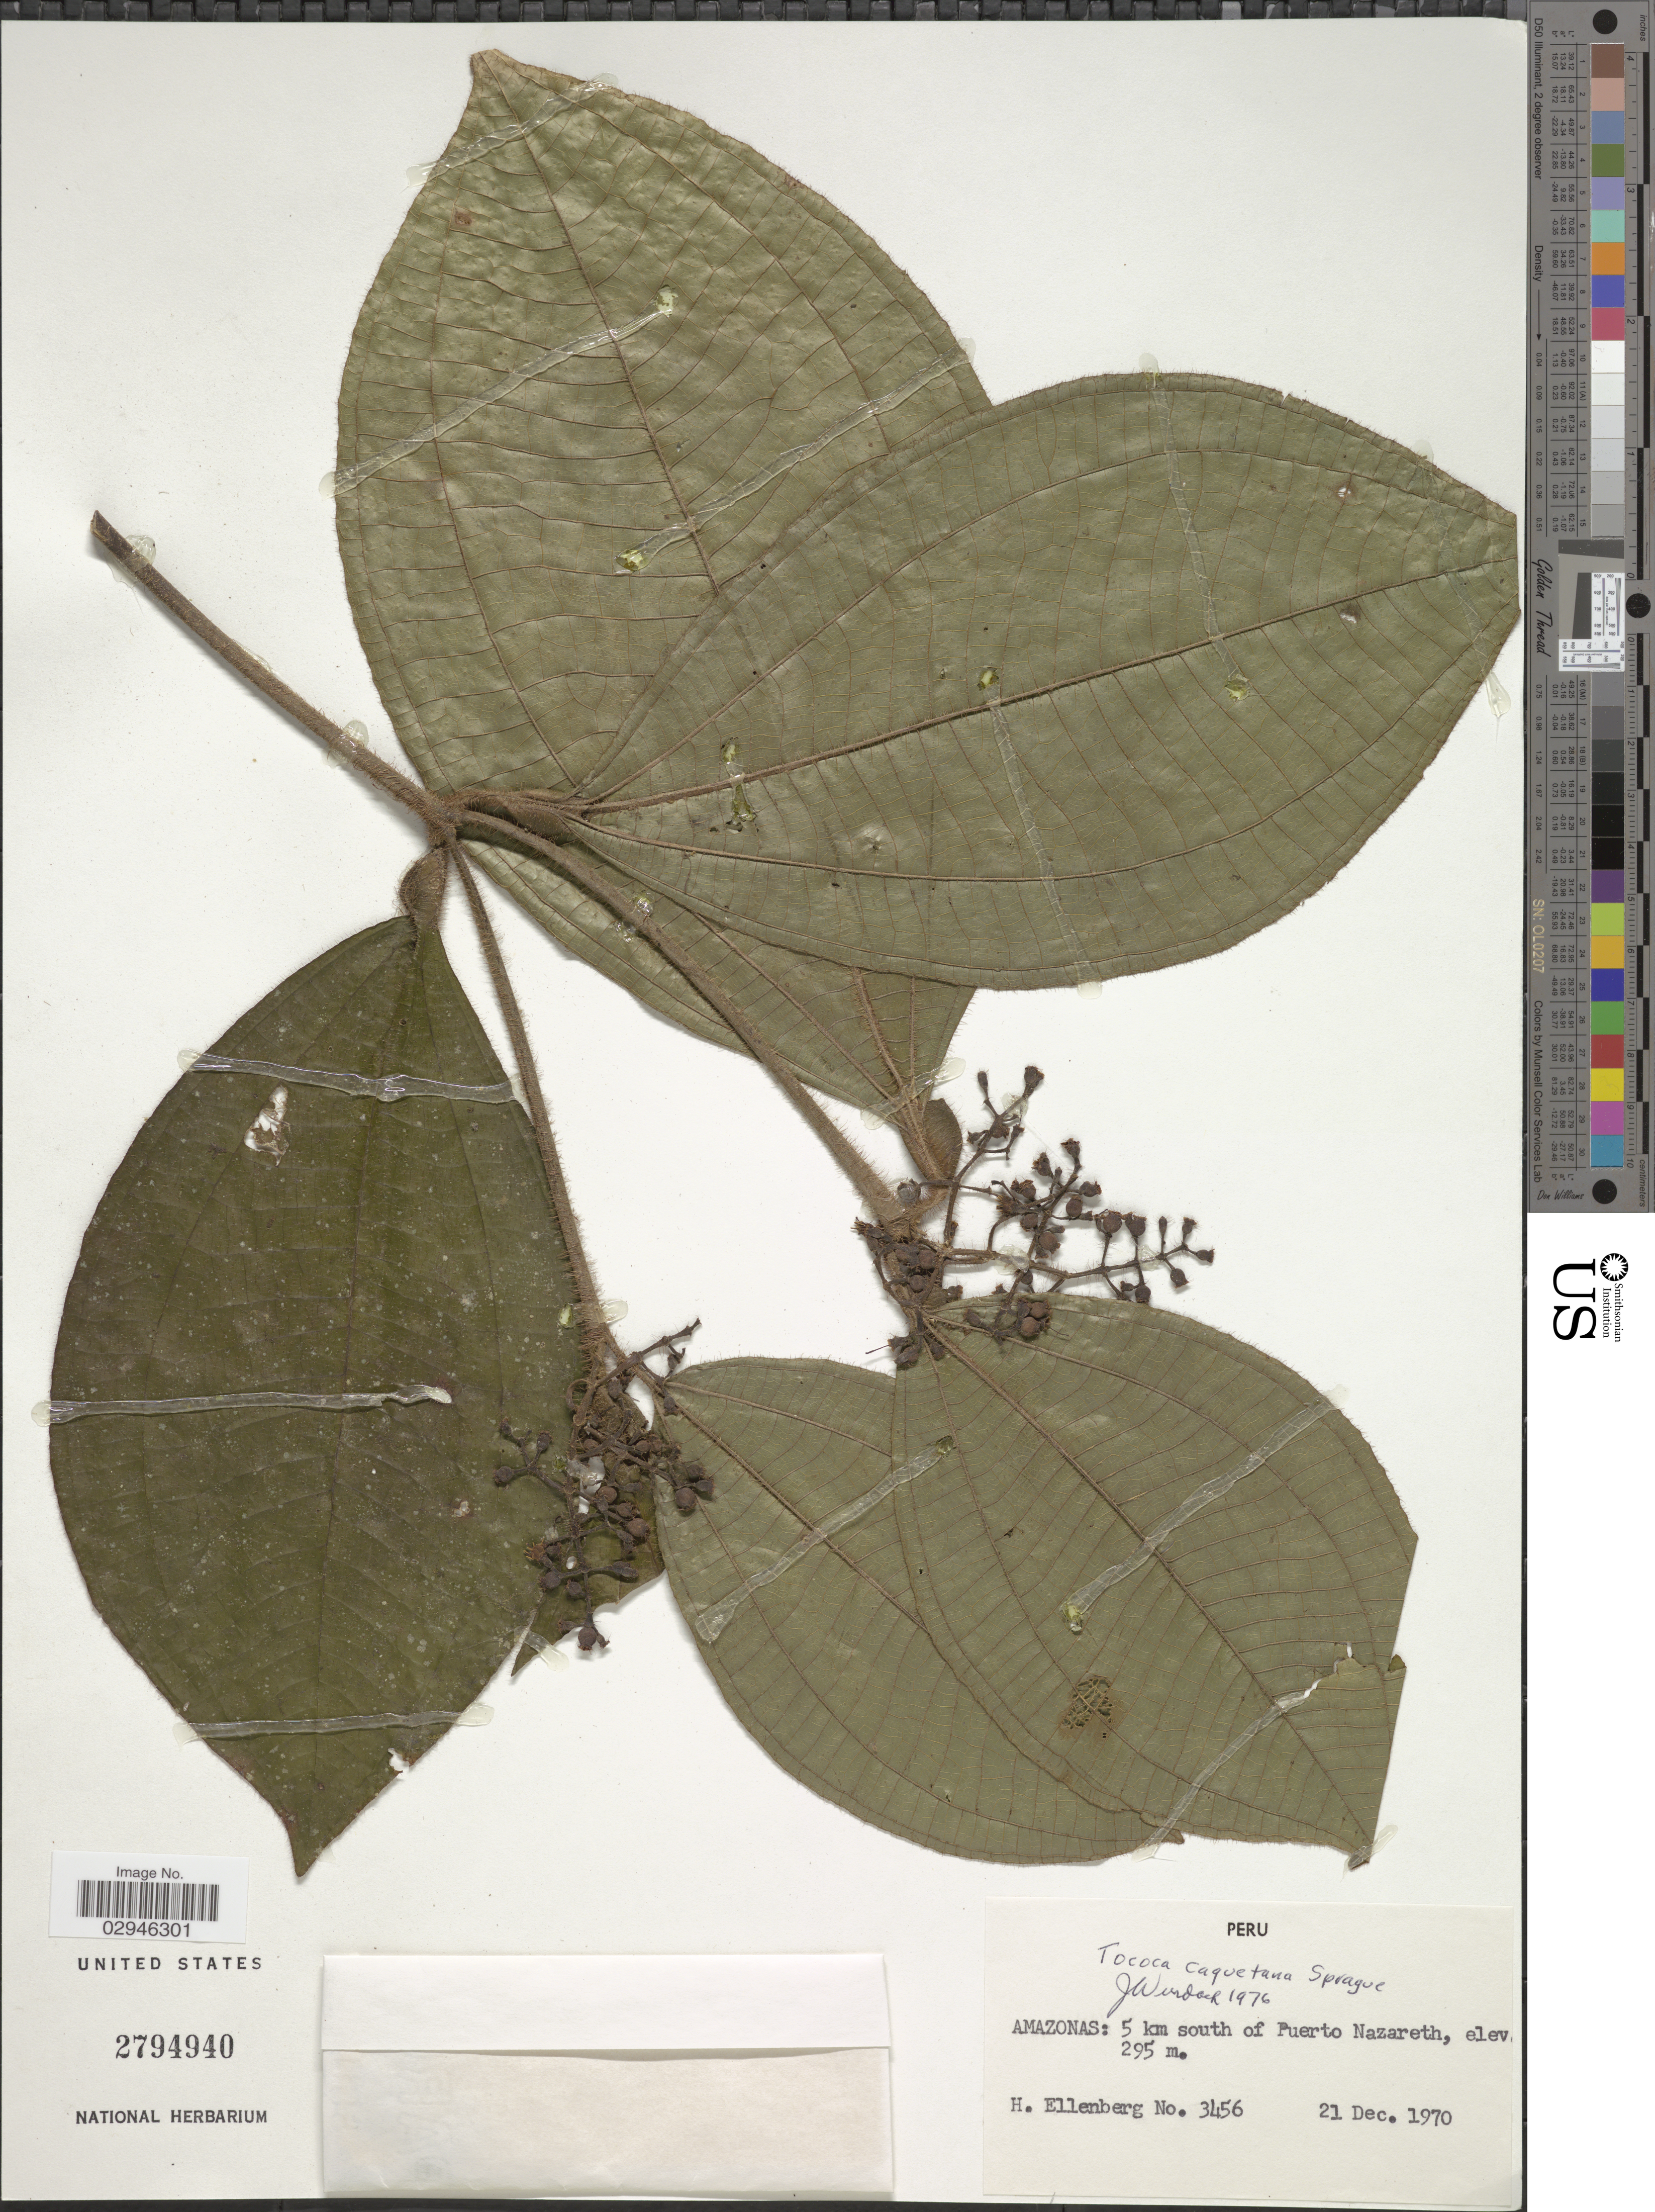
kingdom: Plantae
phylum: Tracheophyta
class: Magnoliopsida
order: Myrtales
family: Melastomataceae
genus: Tococa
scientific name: Tococa caquetana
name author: Sprague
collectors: H. Ellenberg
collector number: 3456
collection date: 1970-12-21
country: Peru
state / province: Amazonas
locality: Amazonas: 5 km south of Puerto Nazareth.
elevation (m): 295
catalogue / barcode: US 2794940